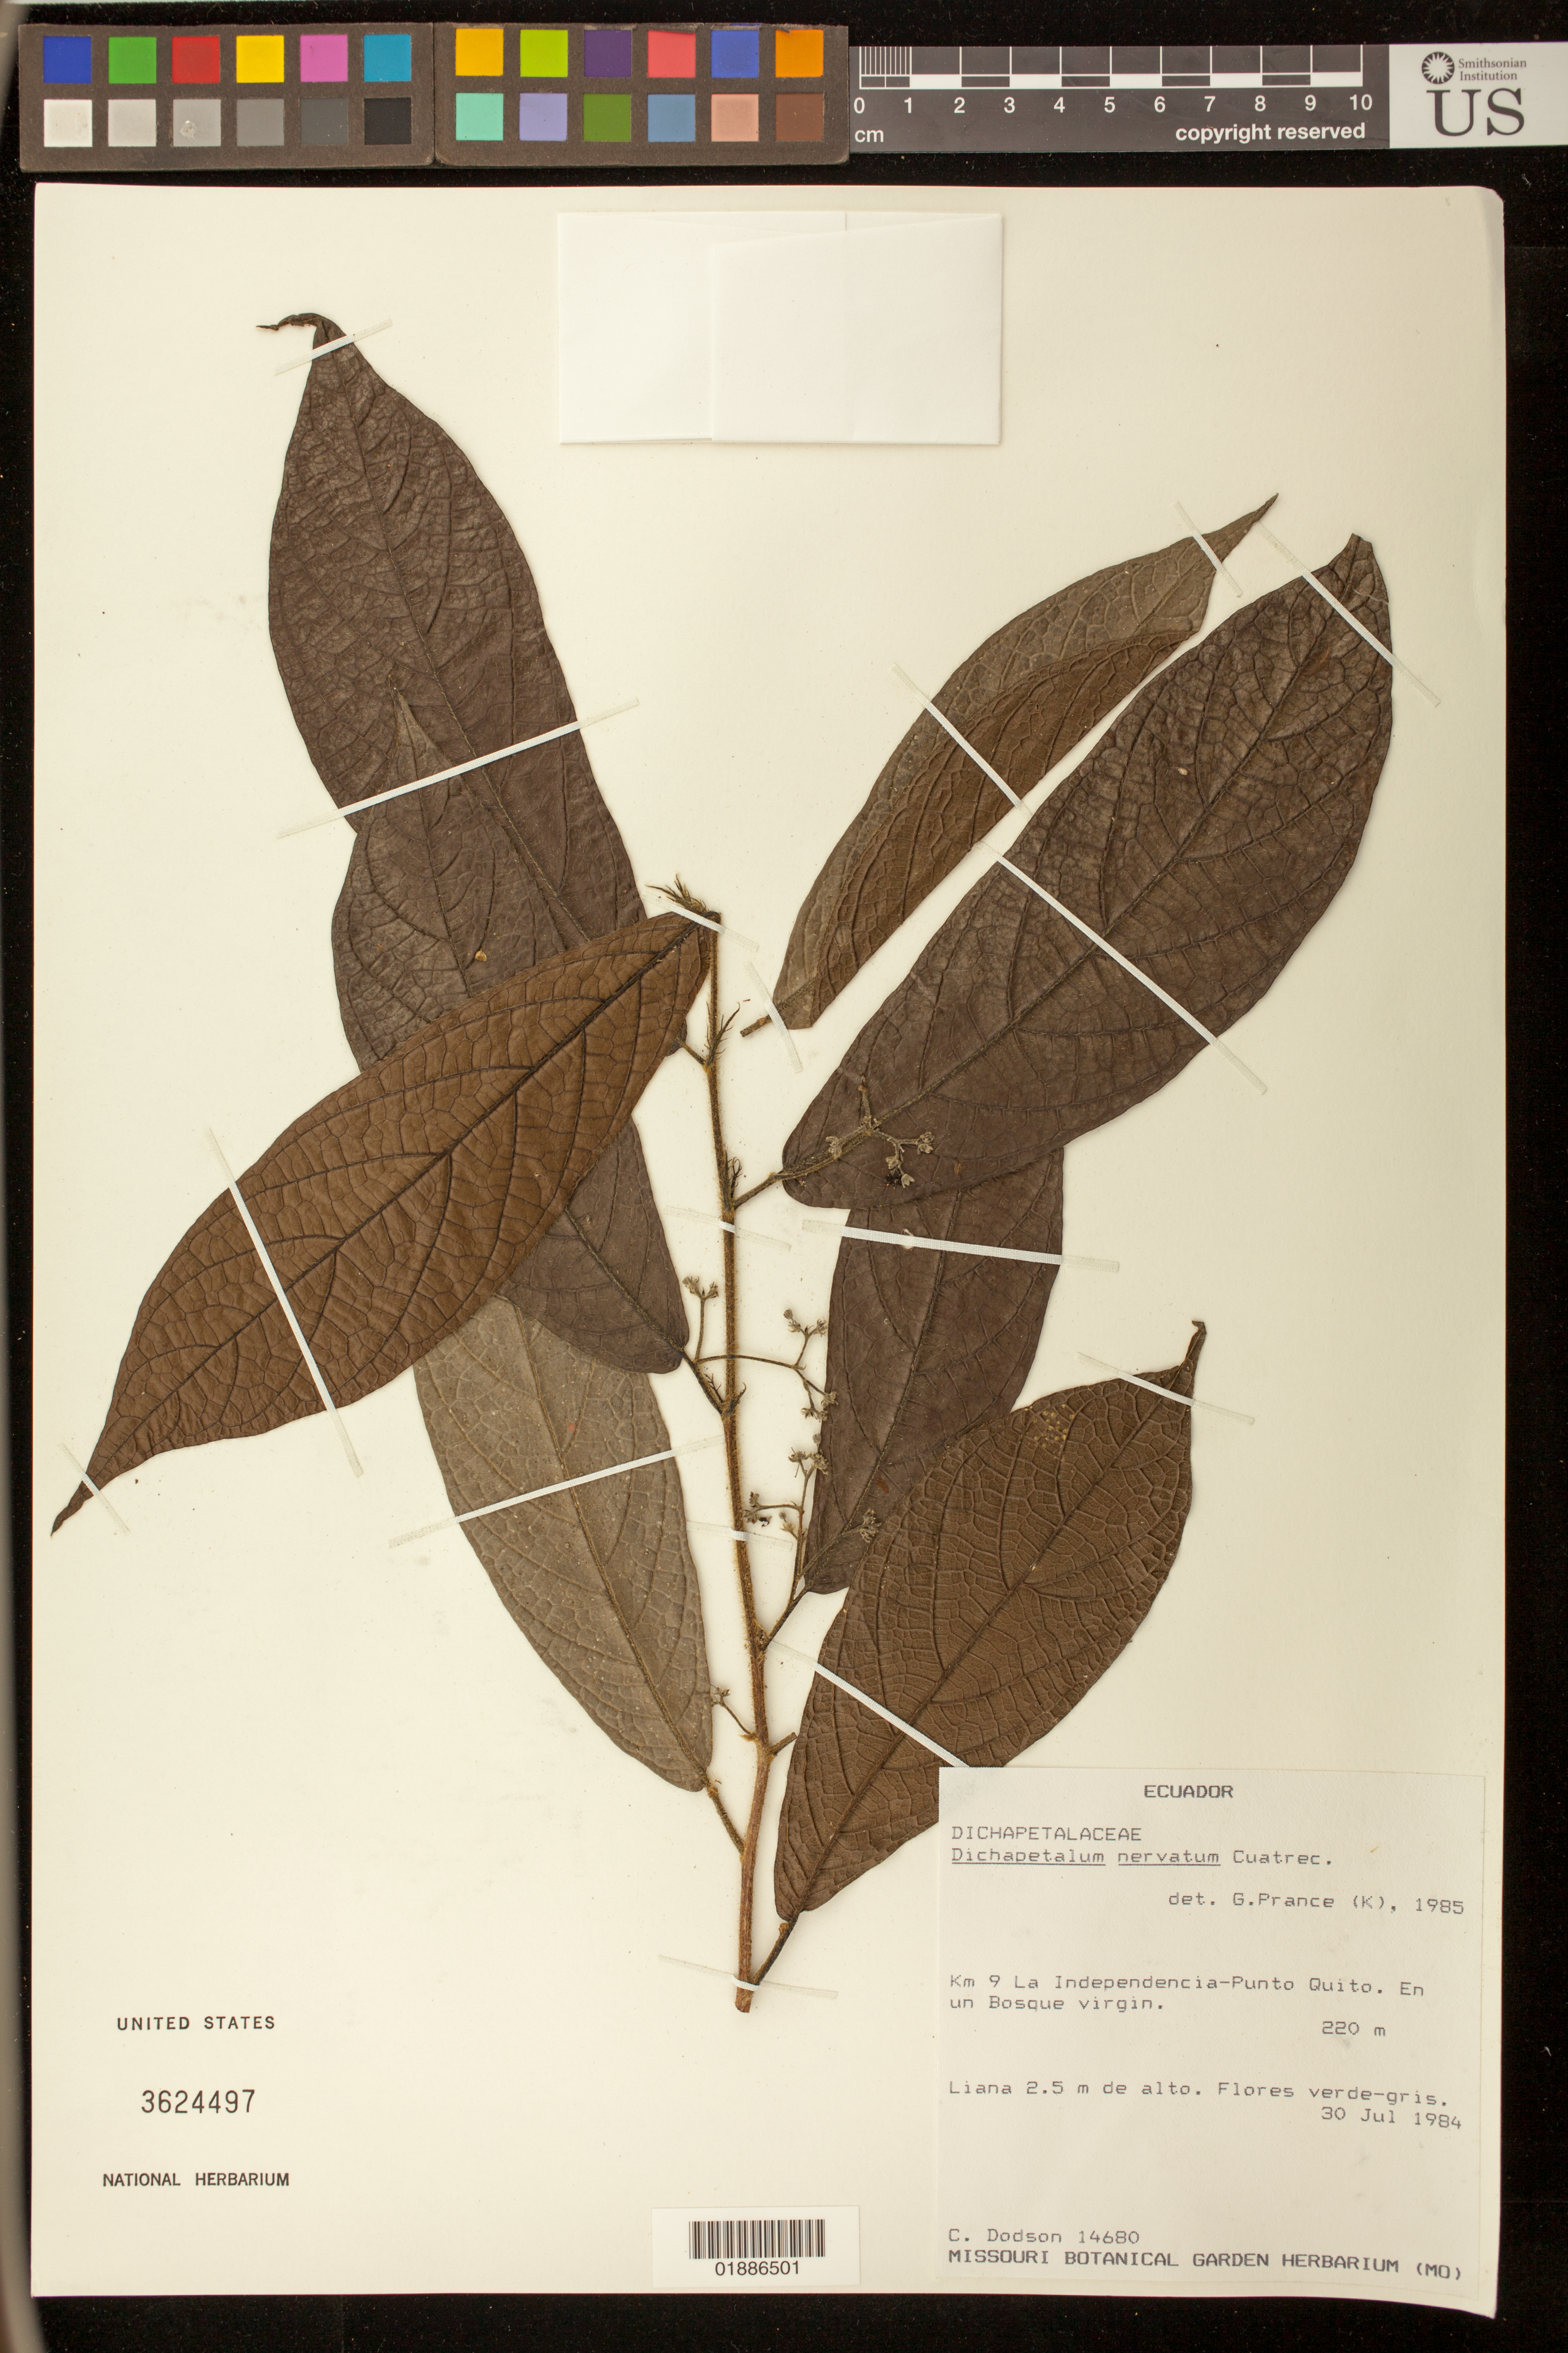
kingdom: Plantae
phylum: Tracheophyta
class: Magnoliopsida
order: Malpighiales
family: Dichapetalaceae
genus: Dichapetalum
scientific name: Dichapetalum nervatum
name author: Cuatrec.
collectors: C. Dodson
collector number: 14680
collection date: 1984-07-30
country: Ecuador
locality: Km 9 La Independencia-Punto Quito. En un Bosque virgin.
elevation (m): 220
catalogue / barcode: US 3624497